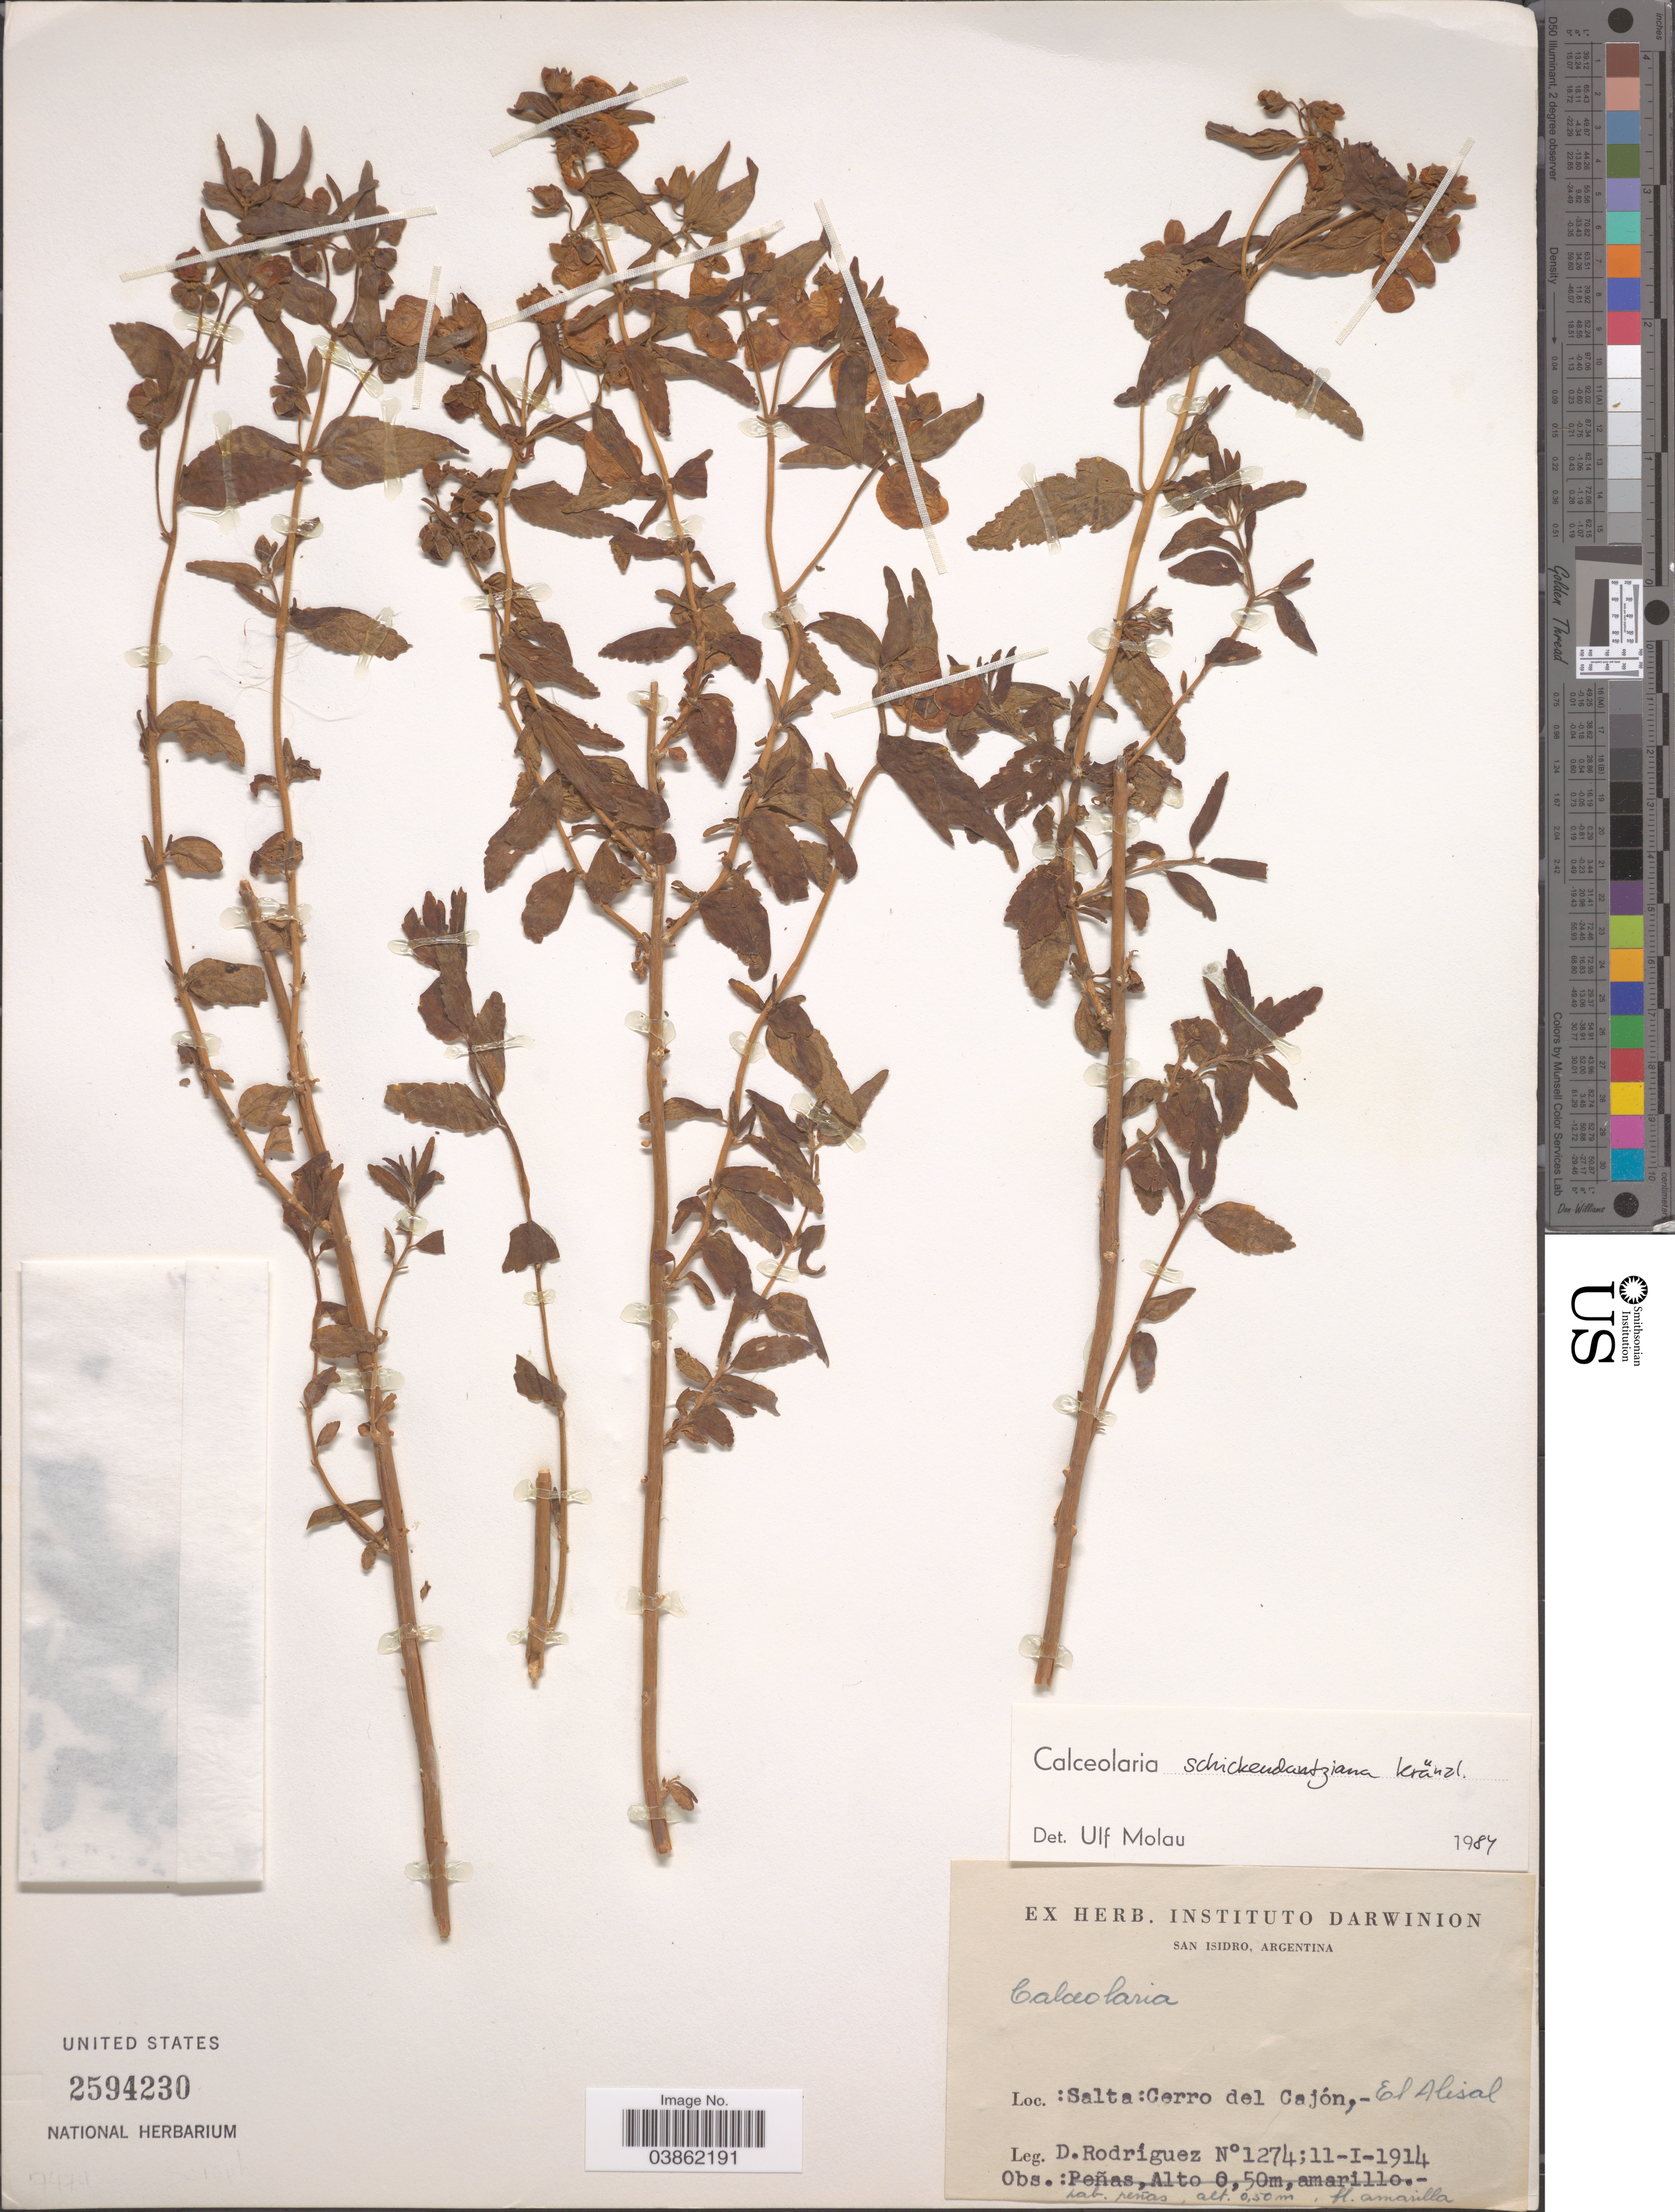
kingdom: Plantae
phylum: Tracheophyta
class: Magnoliopsida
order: Lamiales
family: Calceolariaceae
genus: Calceolaria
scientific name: Calceolaria schickendantziana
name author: Kraenzl.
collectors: D. Rodriguez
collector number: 1274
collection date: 1914-01-11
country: Argentina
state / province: Salta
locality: Cerro del Cajón,-El Alisal.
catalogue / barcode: US 2594230